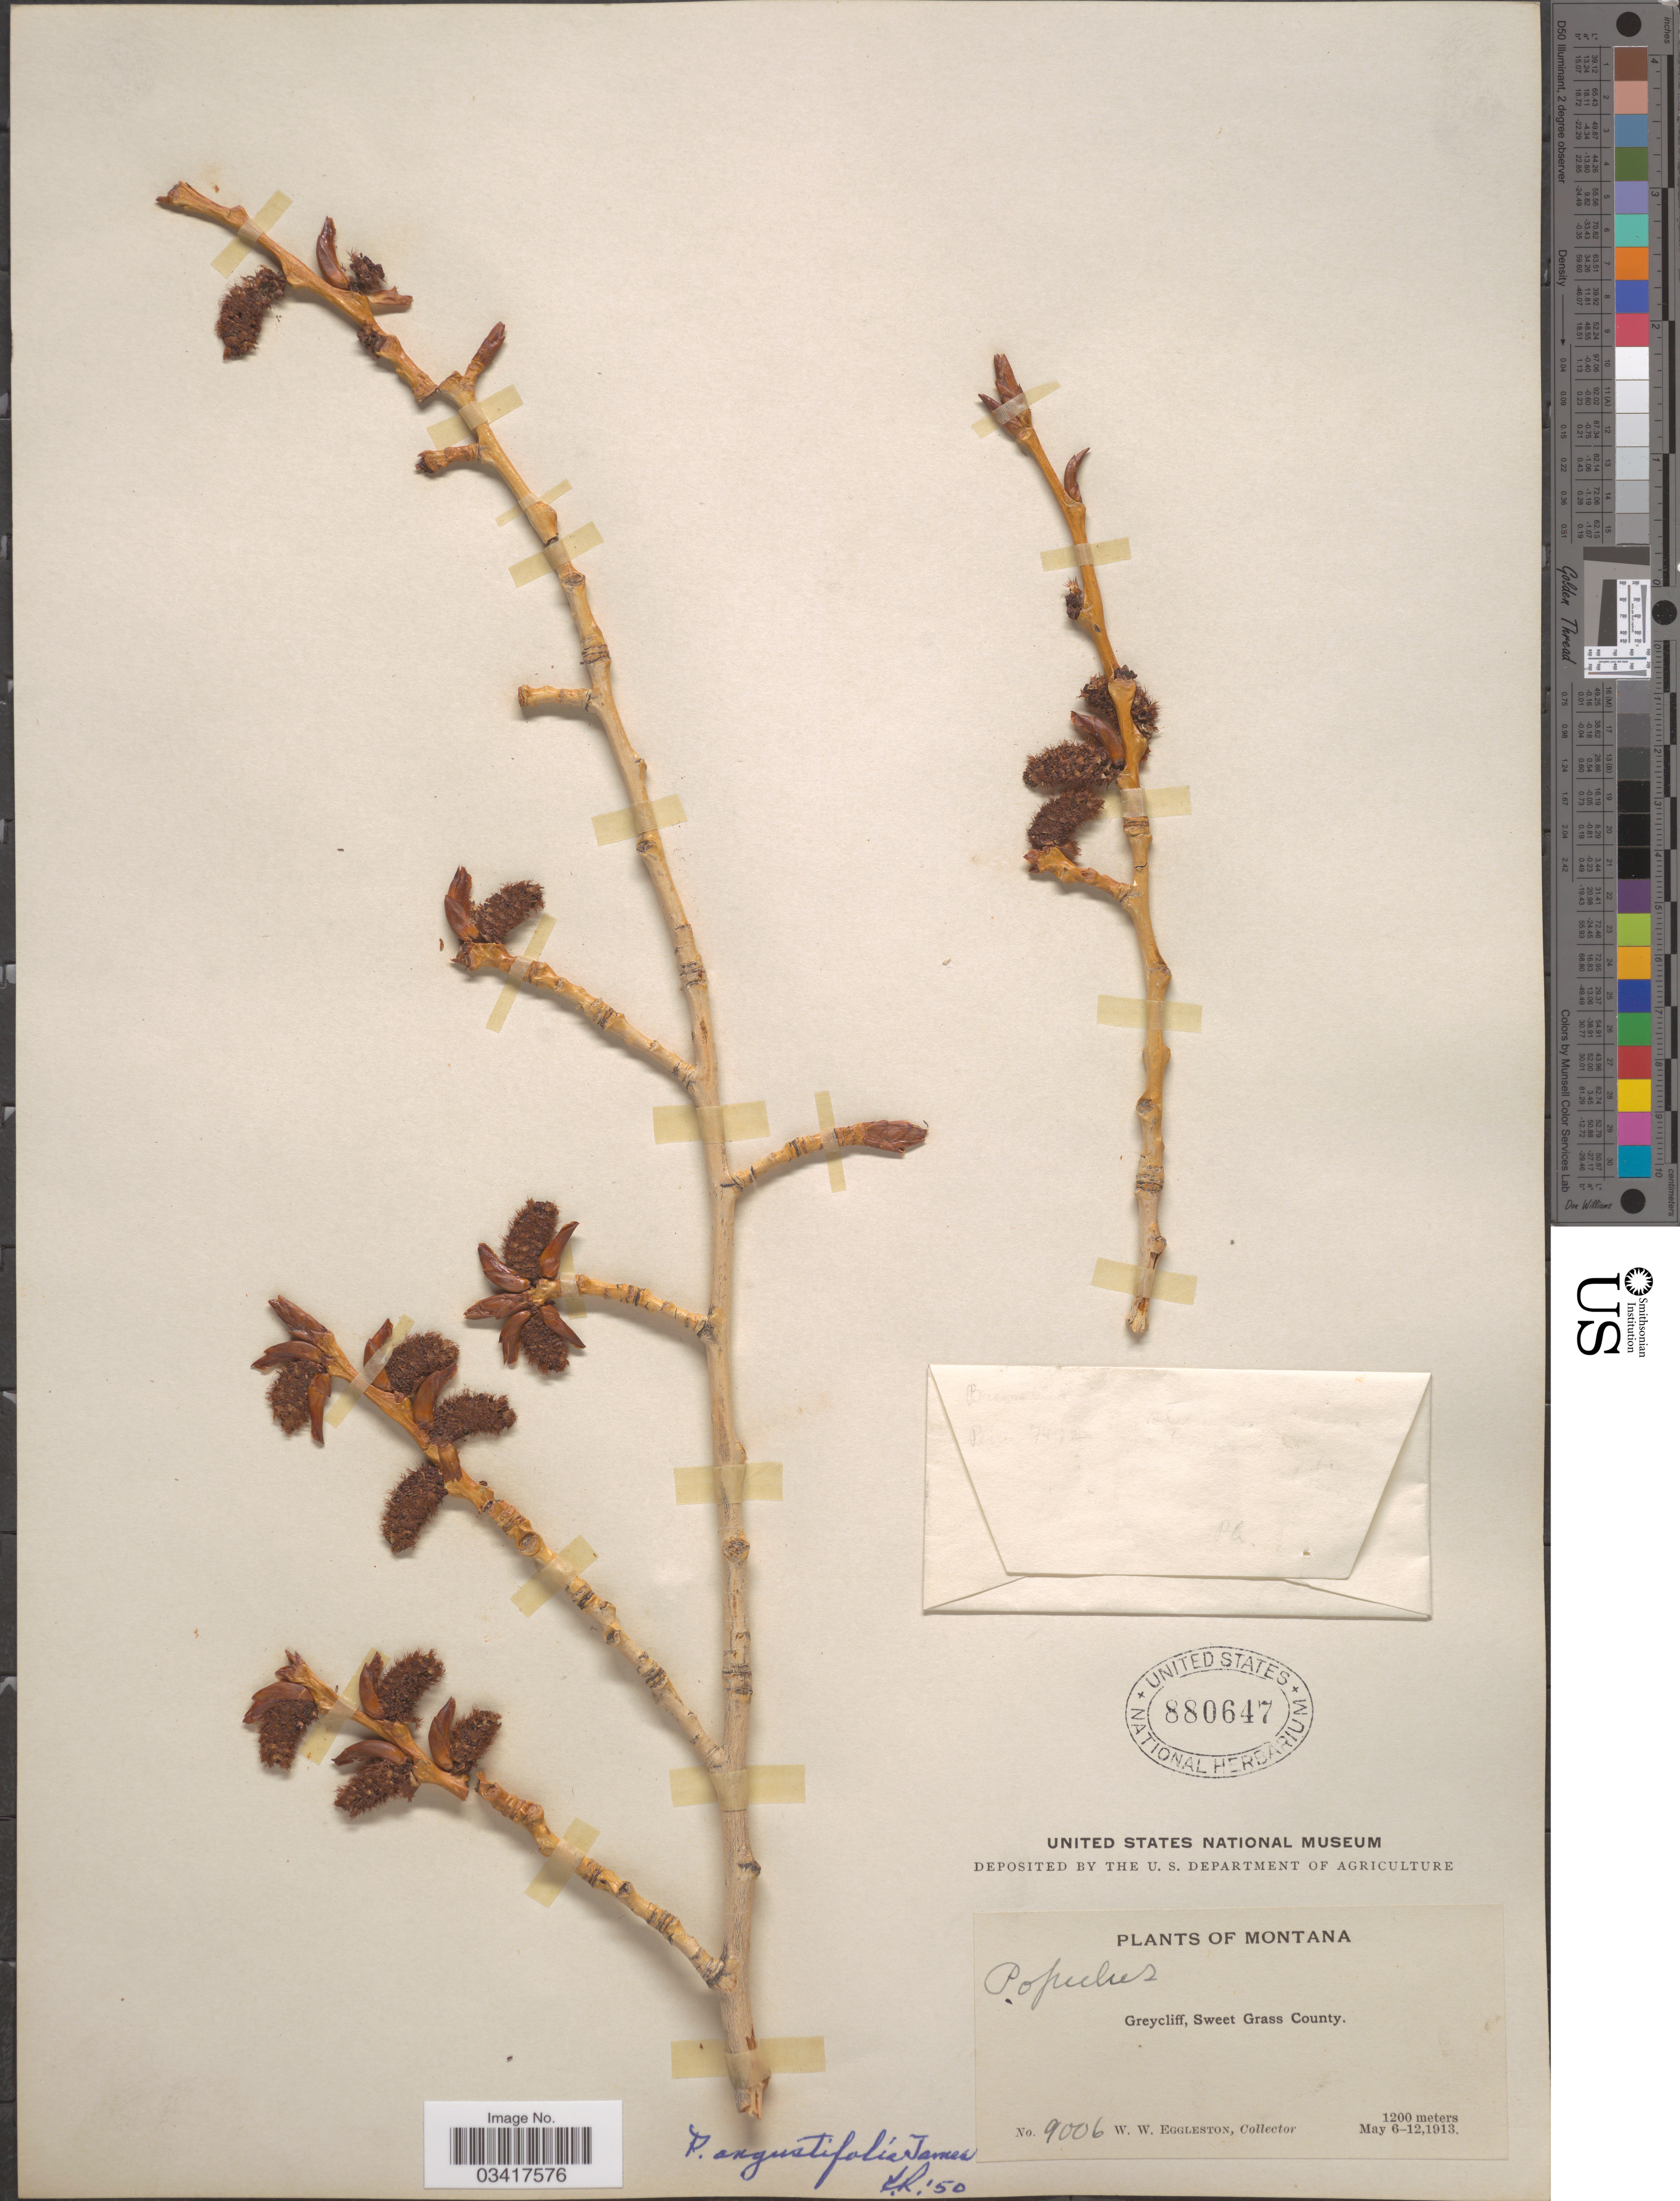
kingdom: Plantae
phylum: Tracheophyta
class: Magnoliopsida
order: Malpighiales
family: Salicaceae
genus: Populus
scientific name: Populus angustifolia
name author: E. James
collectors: W. W. Eggleston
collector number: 9006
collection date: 1913-05-06/1913-05-12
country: United States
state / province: Montana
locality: Greycliff, Sweet Grass County.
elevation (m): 1200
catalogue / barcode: US 880647